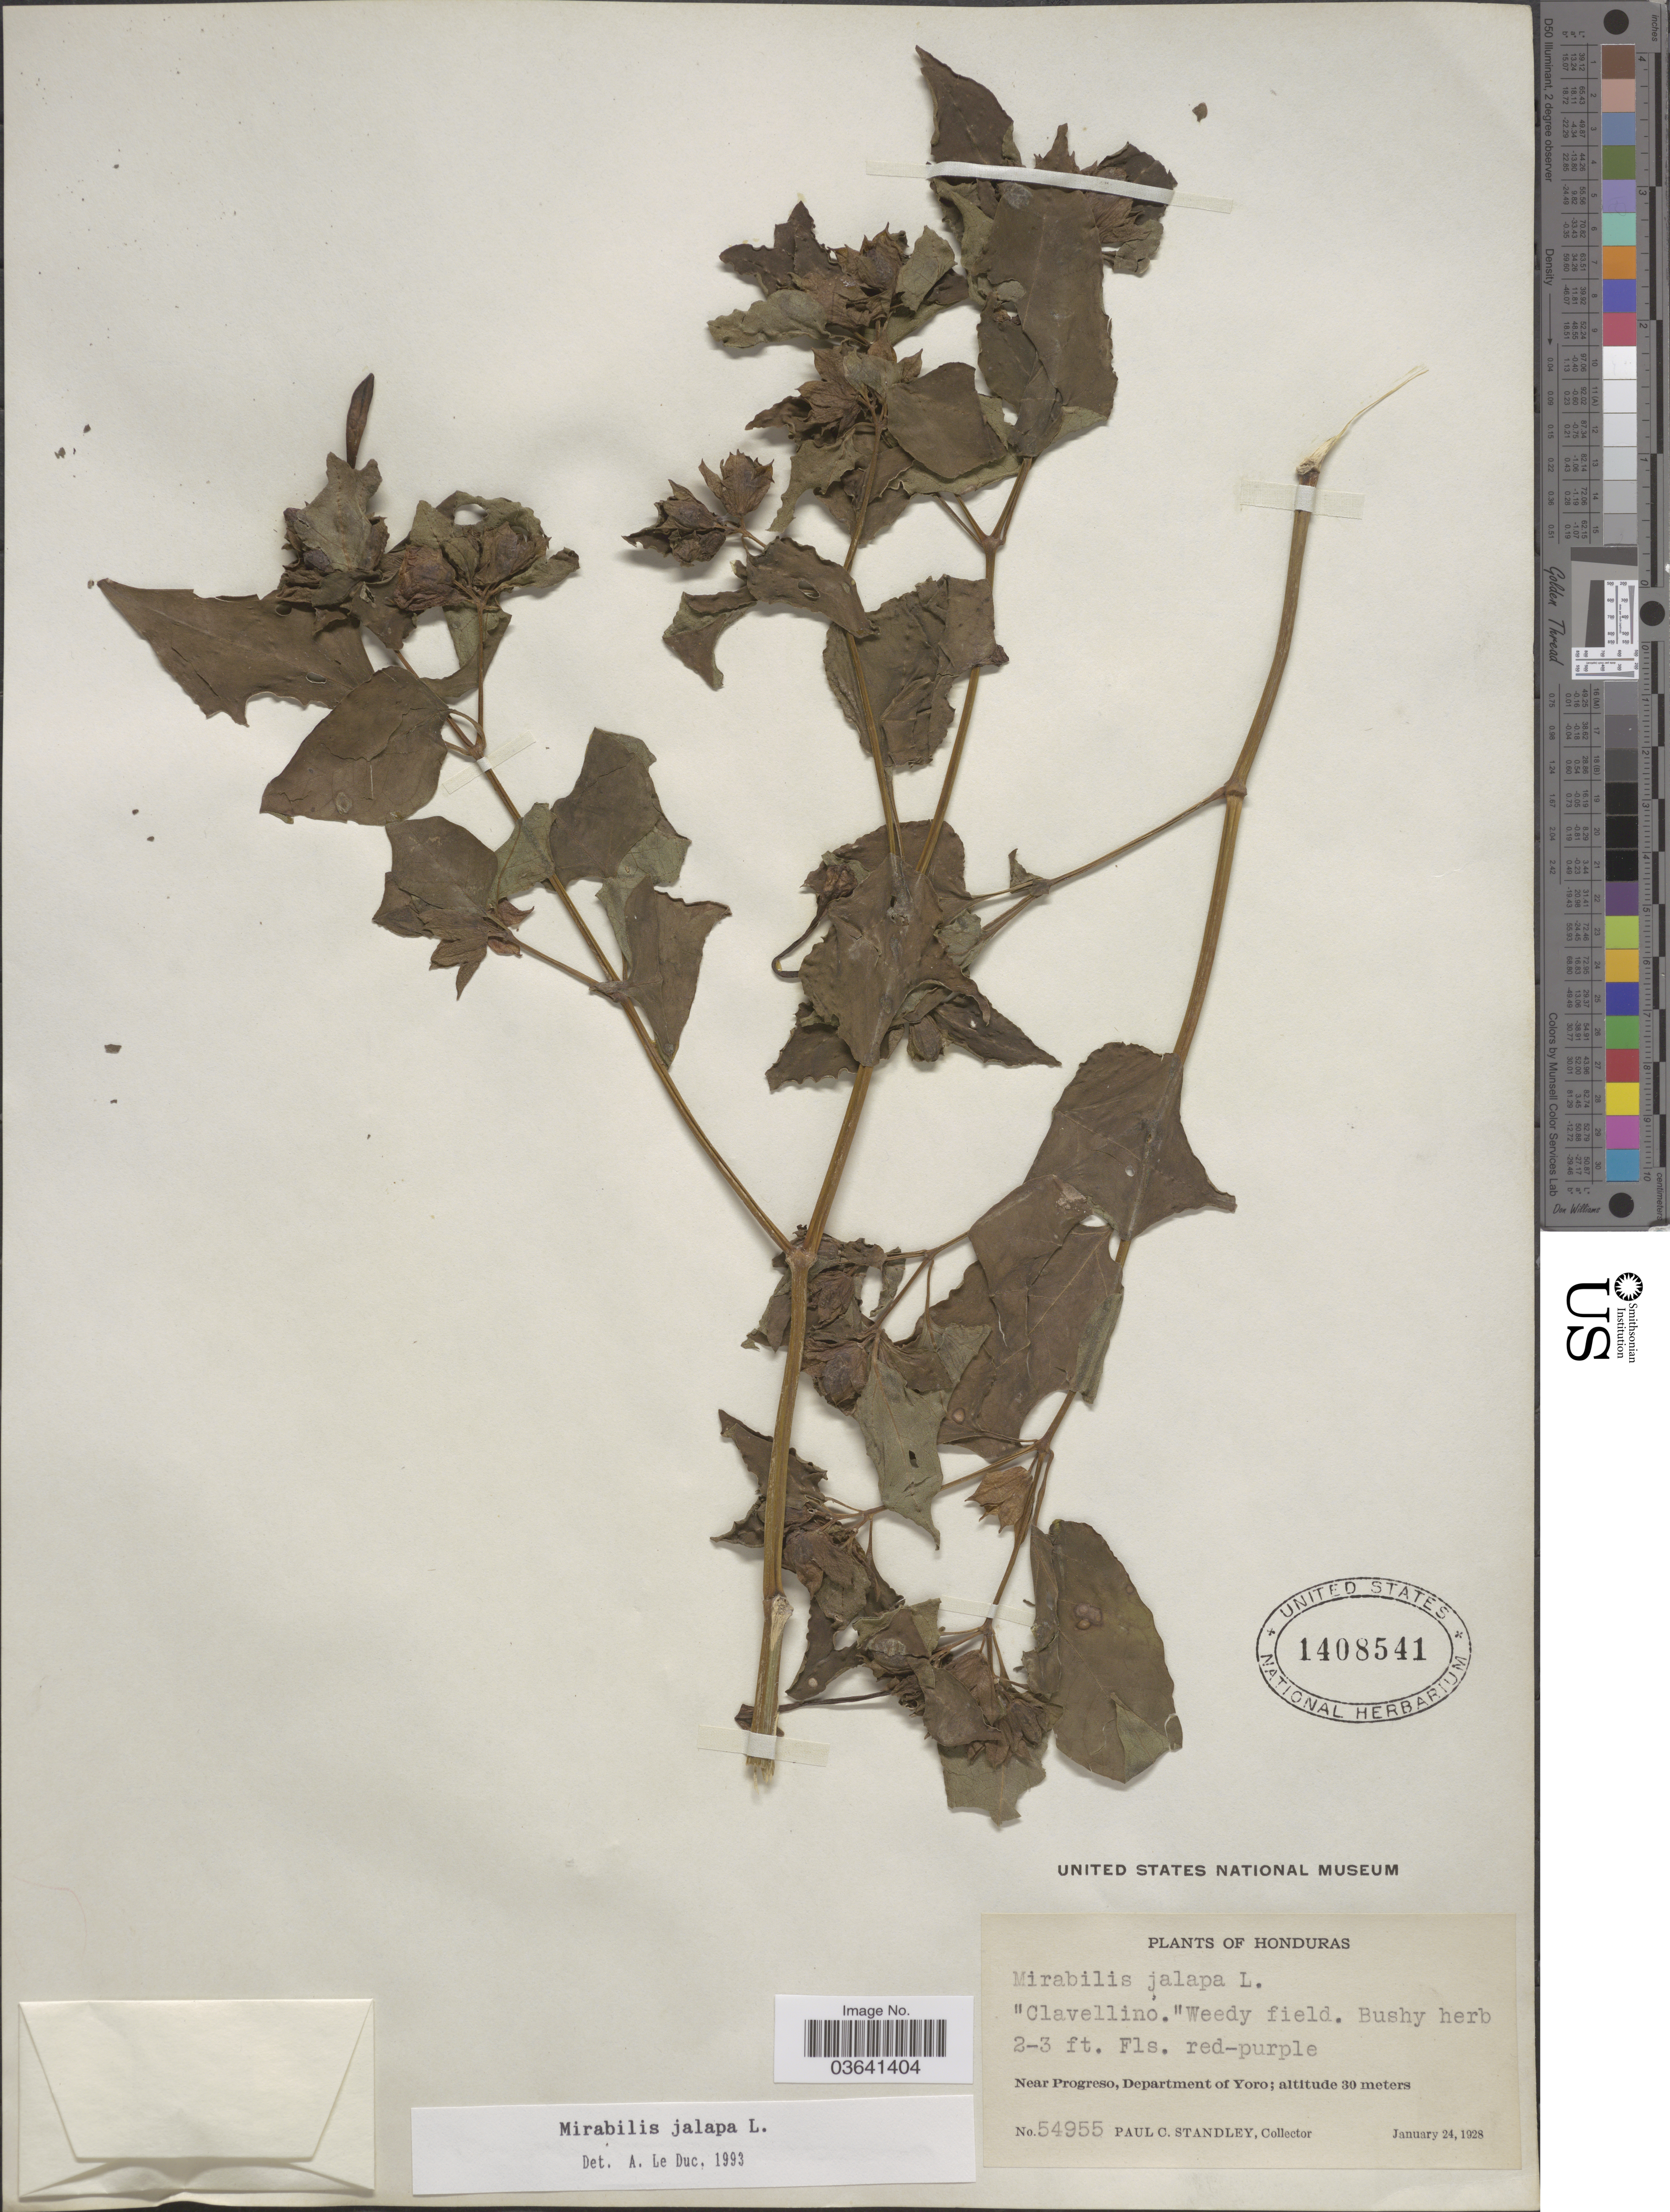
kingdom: Plantae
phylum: Tracheophyta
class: Magnoliopsida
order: Caryophyllales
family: Nyctaginaceae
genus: Mirabilis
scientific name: Mirabilis jalapa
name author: L.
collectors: P. C. Standley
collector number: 54955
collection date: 1928-01-24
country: Honduras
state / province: Yoro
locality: Near Progreso, Department of Yoro.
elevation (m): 30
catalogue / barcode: US 1408541